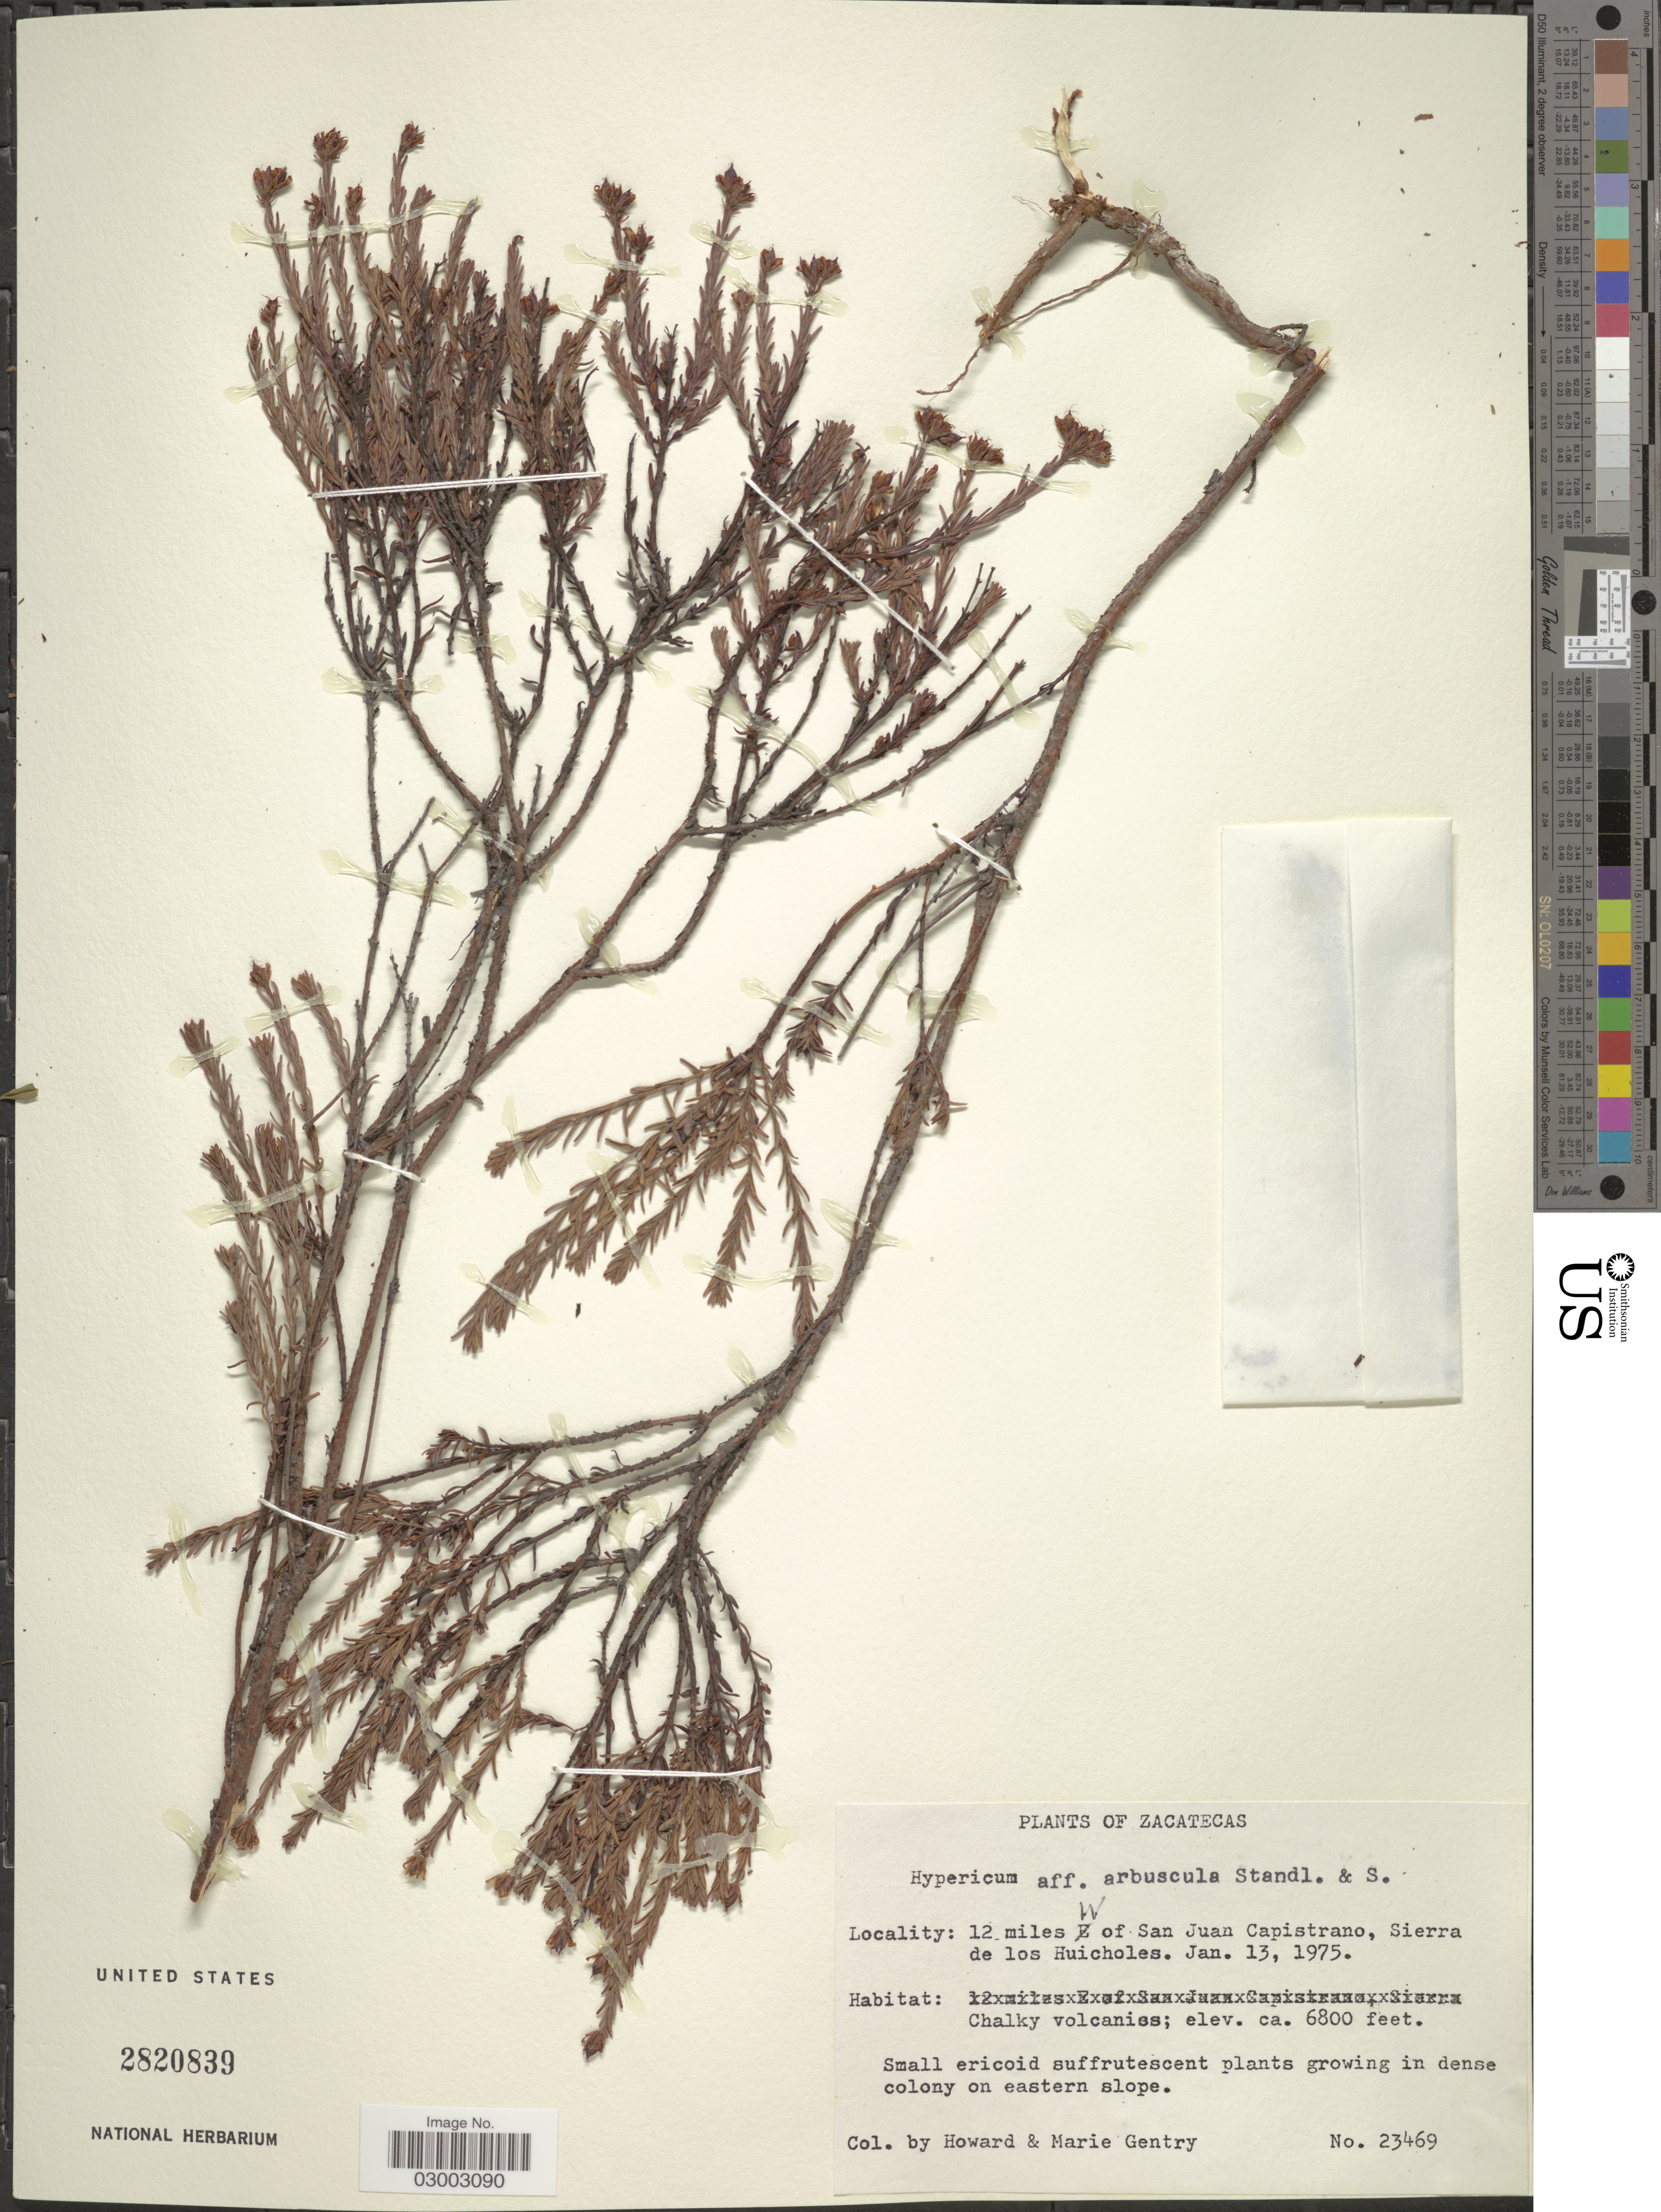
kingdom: Plantae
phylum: Tracheophyta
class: Magnoliopsida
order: Malpighiales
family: Hypericaceae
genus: Hypericum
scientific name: Hypericum arbuscula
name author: Standl. & Steyerm.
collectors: H. S. Gentry & M. Gentry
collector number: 23469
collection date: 1975-01-13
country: Mexico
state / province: Zacatecas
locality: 12 miles W of San Juan Capistrano, Sierra de los Huicholes, Chalky volcanies.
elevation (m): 2073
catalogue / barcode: US 2820839